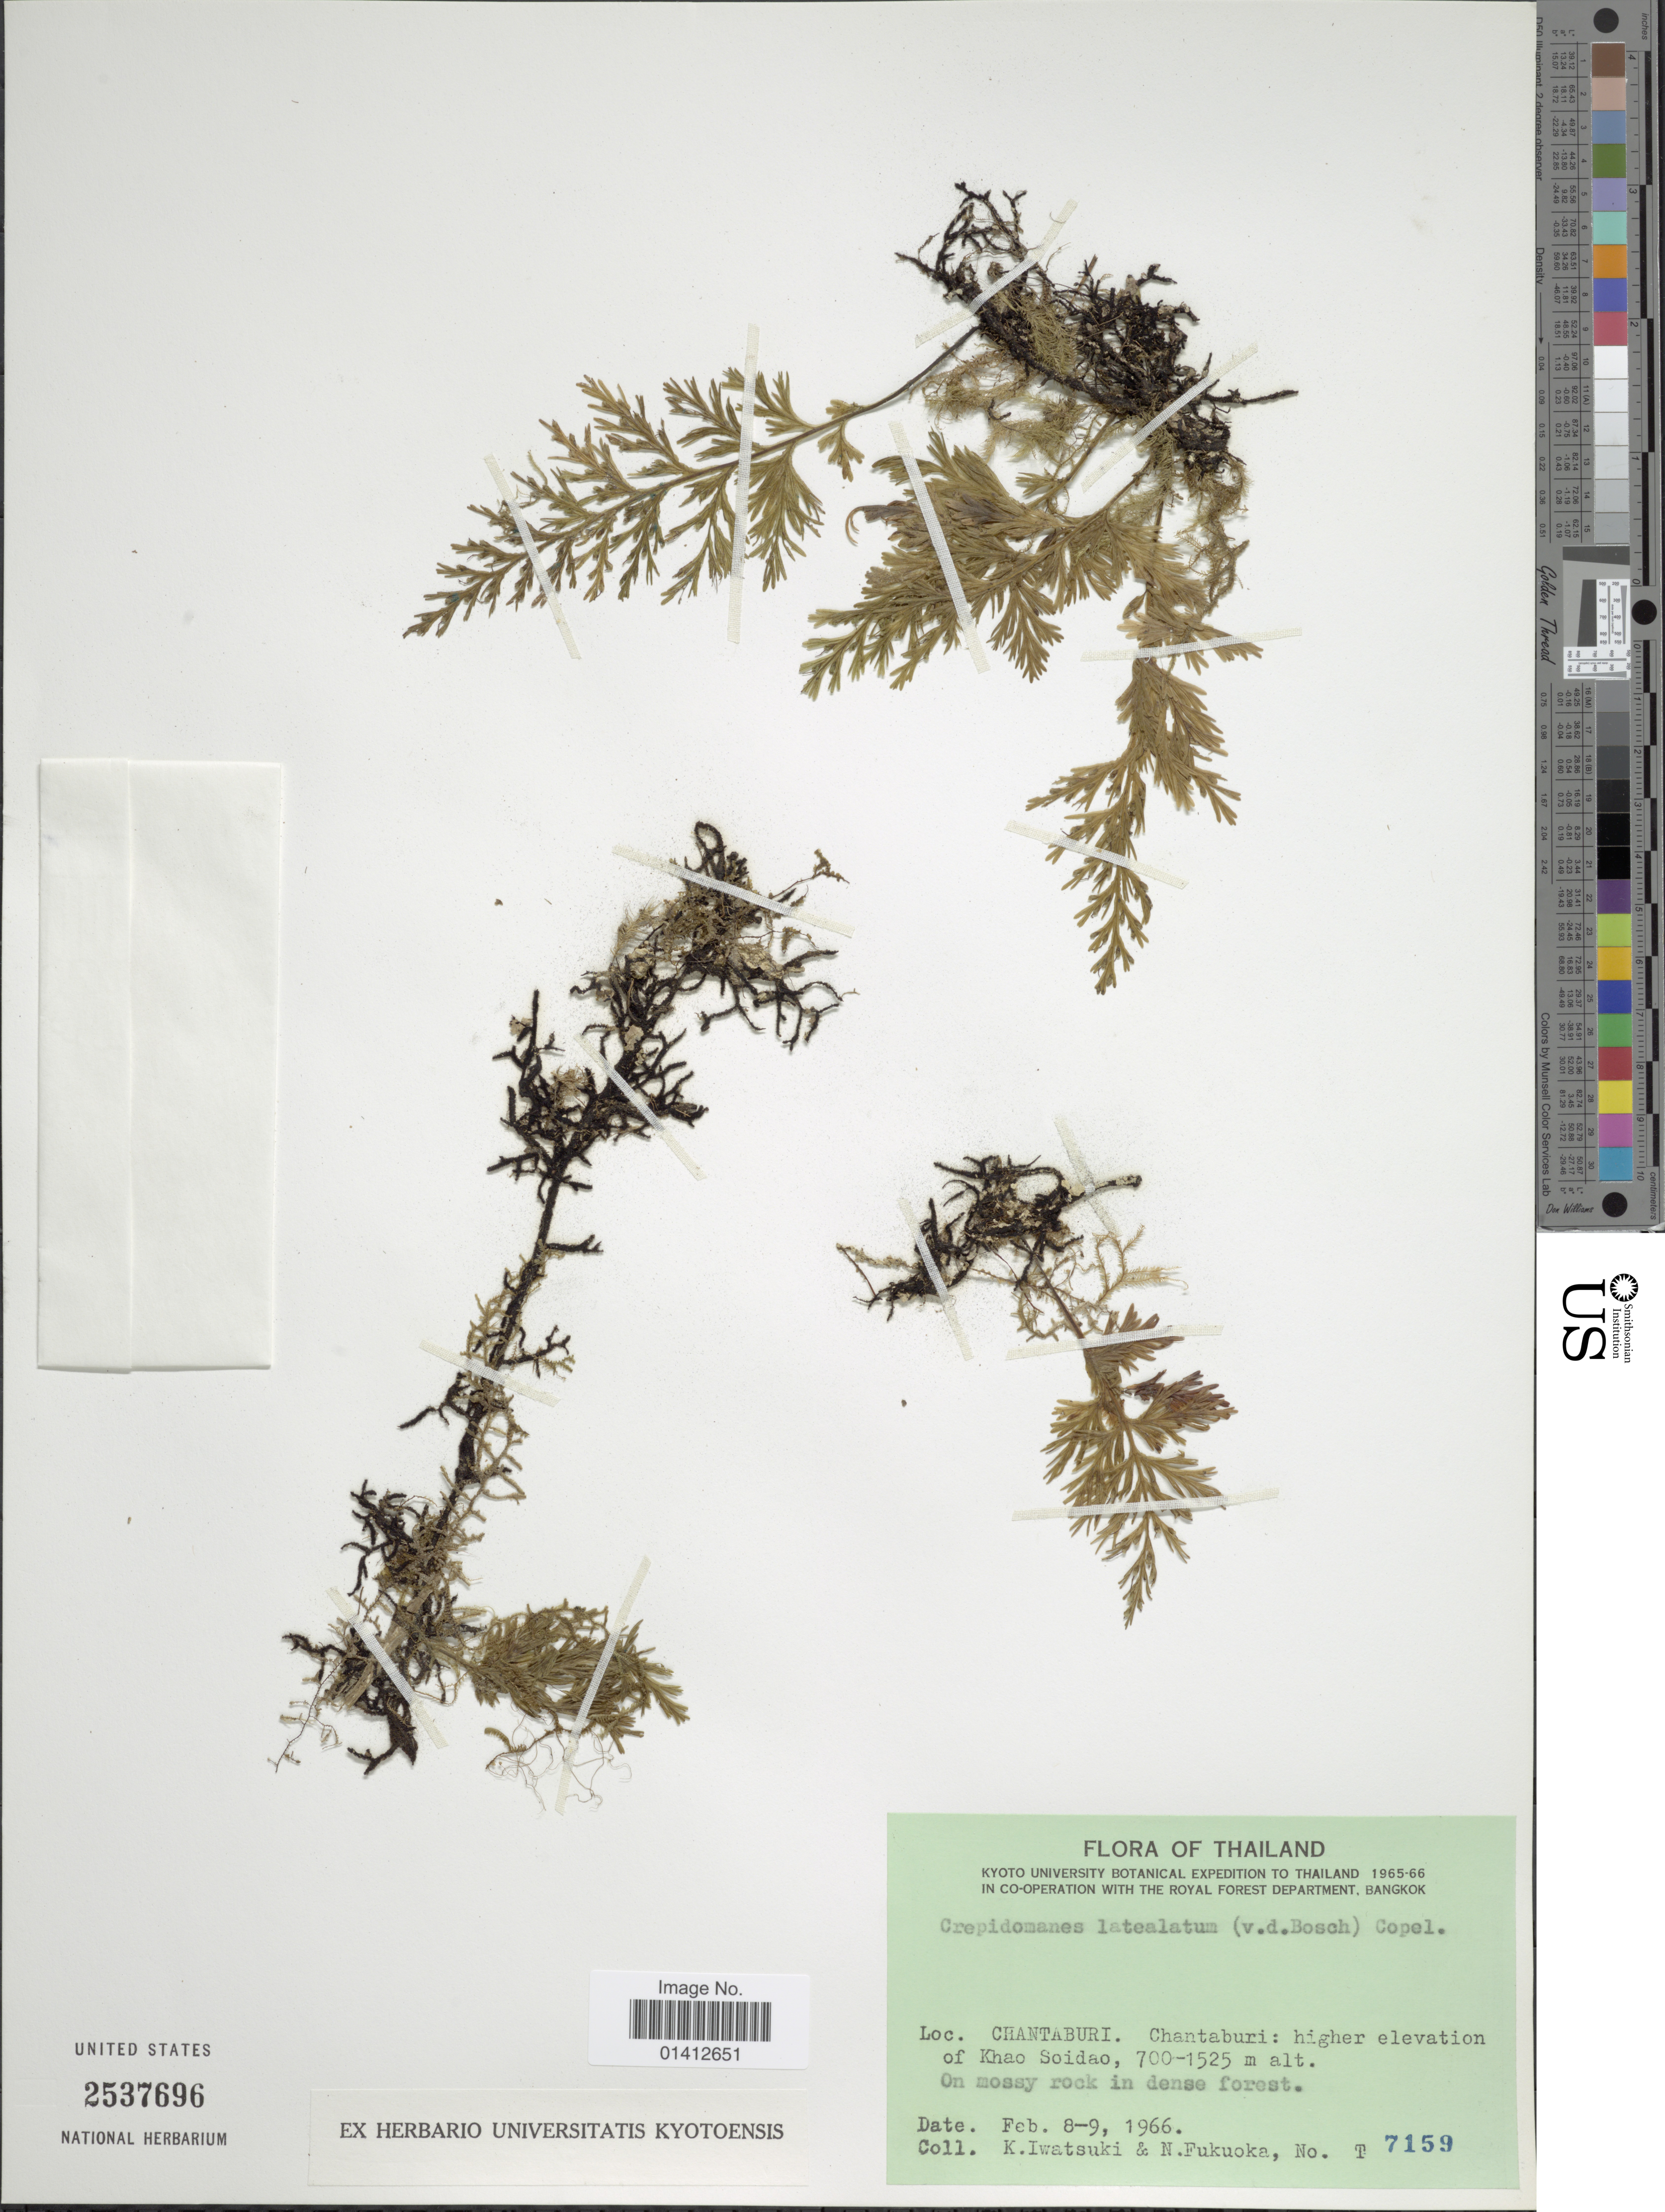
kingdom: Plantae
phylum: Tracheophyta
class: Polypodiopsida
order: Hymenophyllales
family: Hymenophyllaceae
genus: Crepidomanes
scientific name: Crepidomanes latealatum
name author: (Bosch) Copel.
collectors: K. Iwatsuki & N. Fukuoka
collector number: T 7159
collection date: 1966-02-08/1966-02-09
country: Thailand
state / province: Chanthaburi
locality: Higher elevation of Khao Soidao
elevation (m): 700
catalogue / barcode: US 2537696